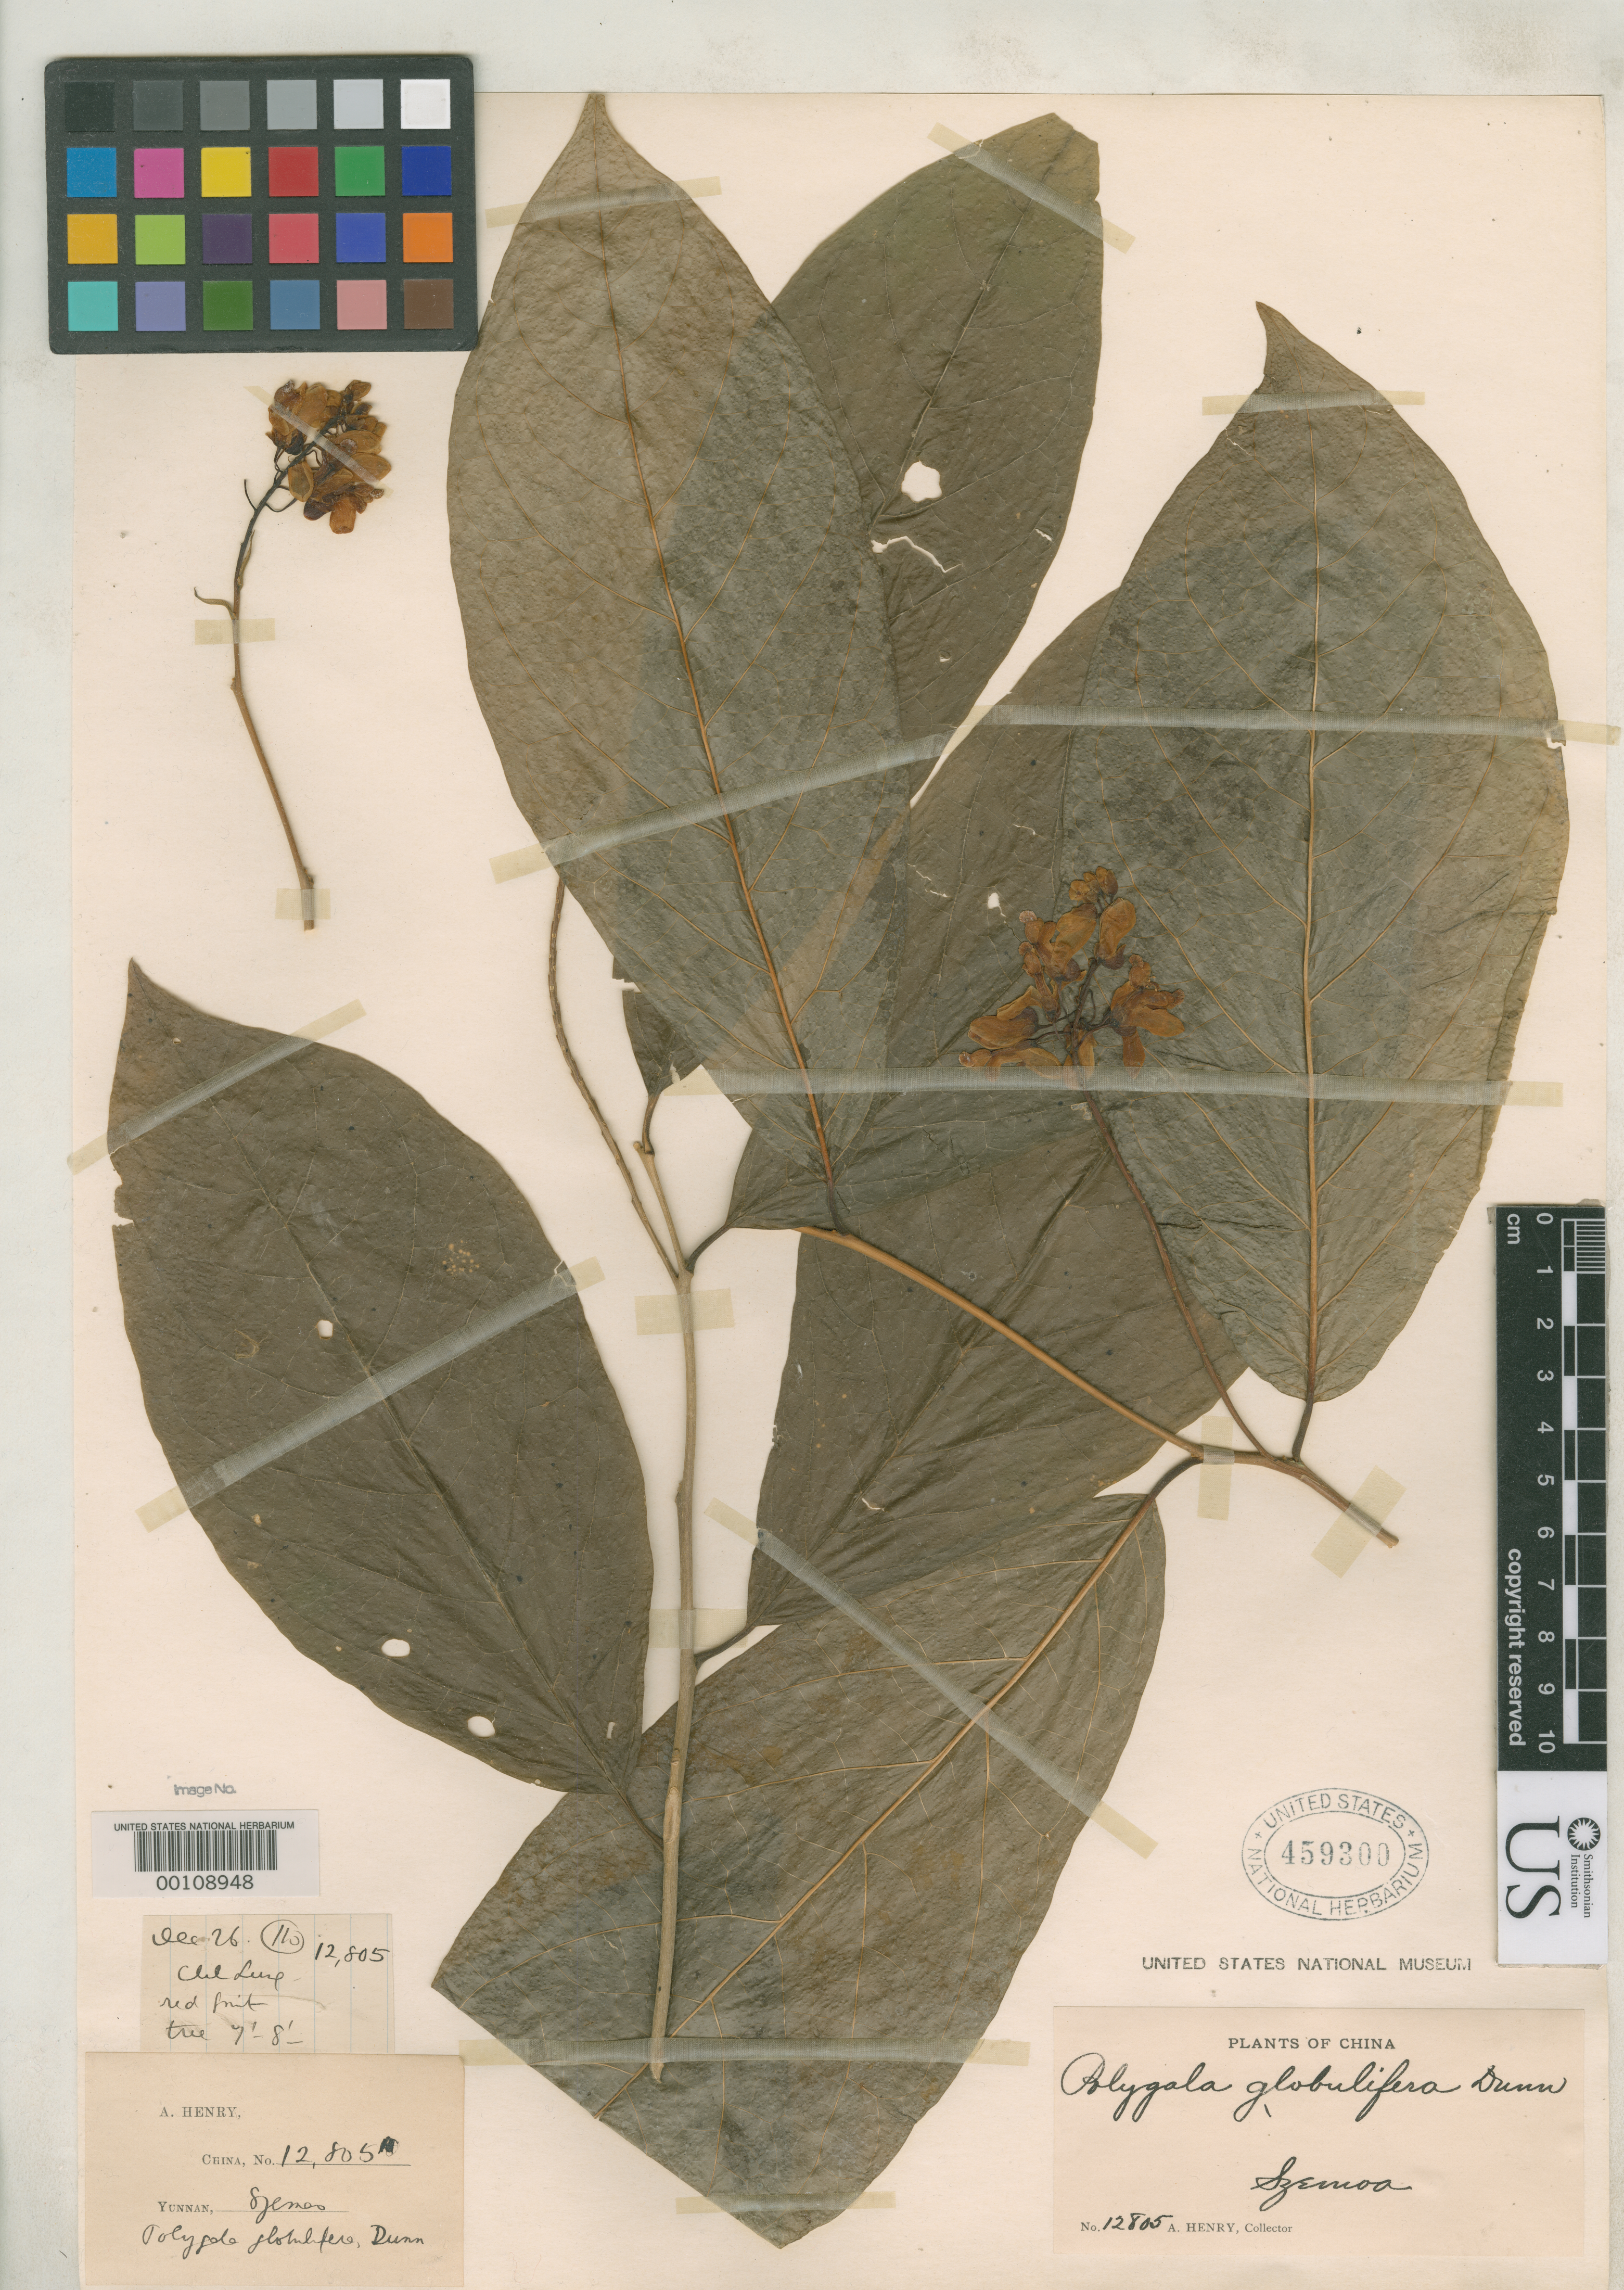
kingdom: Plantae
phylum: Tracheophyta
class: Magnoliopsida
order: Fabales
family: Polygalaceae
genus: Polygala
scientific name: Polygala globulifera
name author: Dunn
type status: Isosyntype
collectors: A. Henry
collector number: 12805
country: China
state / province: Yunnan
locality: S and SE of Szemao.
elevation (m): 1219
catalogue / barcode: US 459300